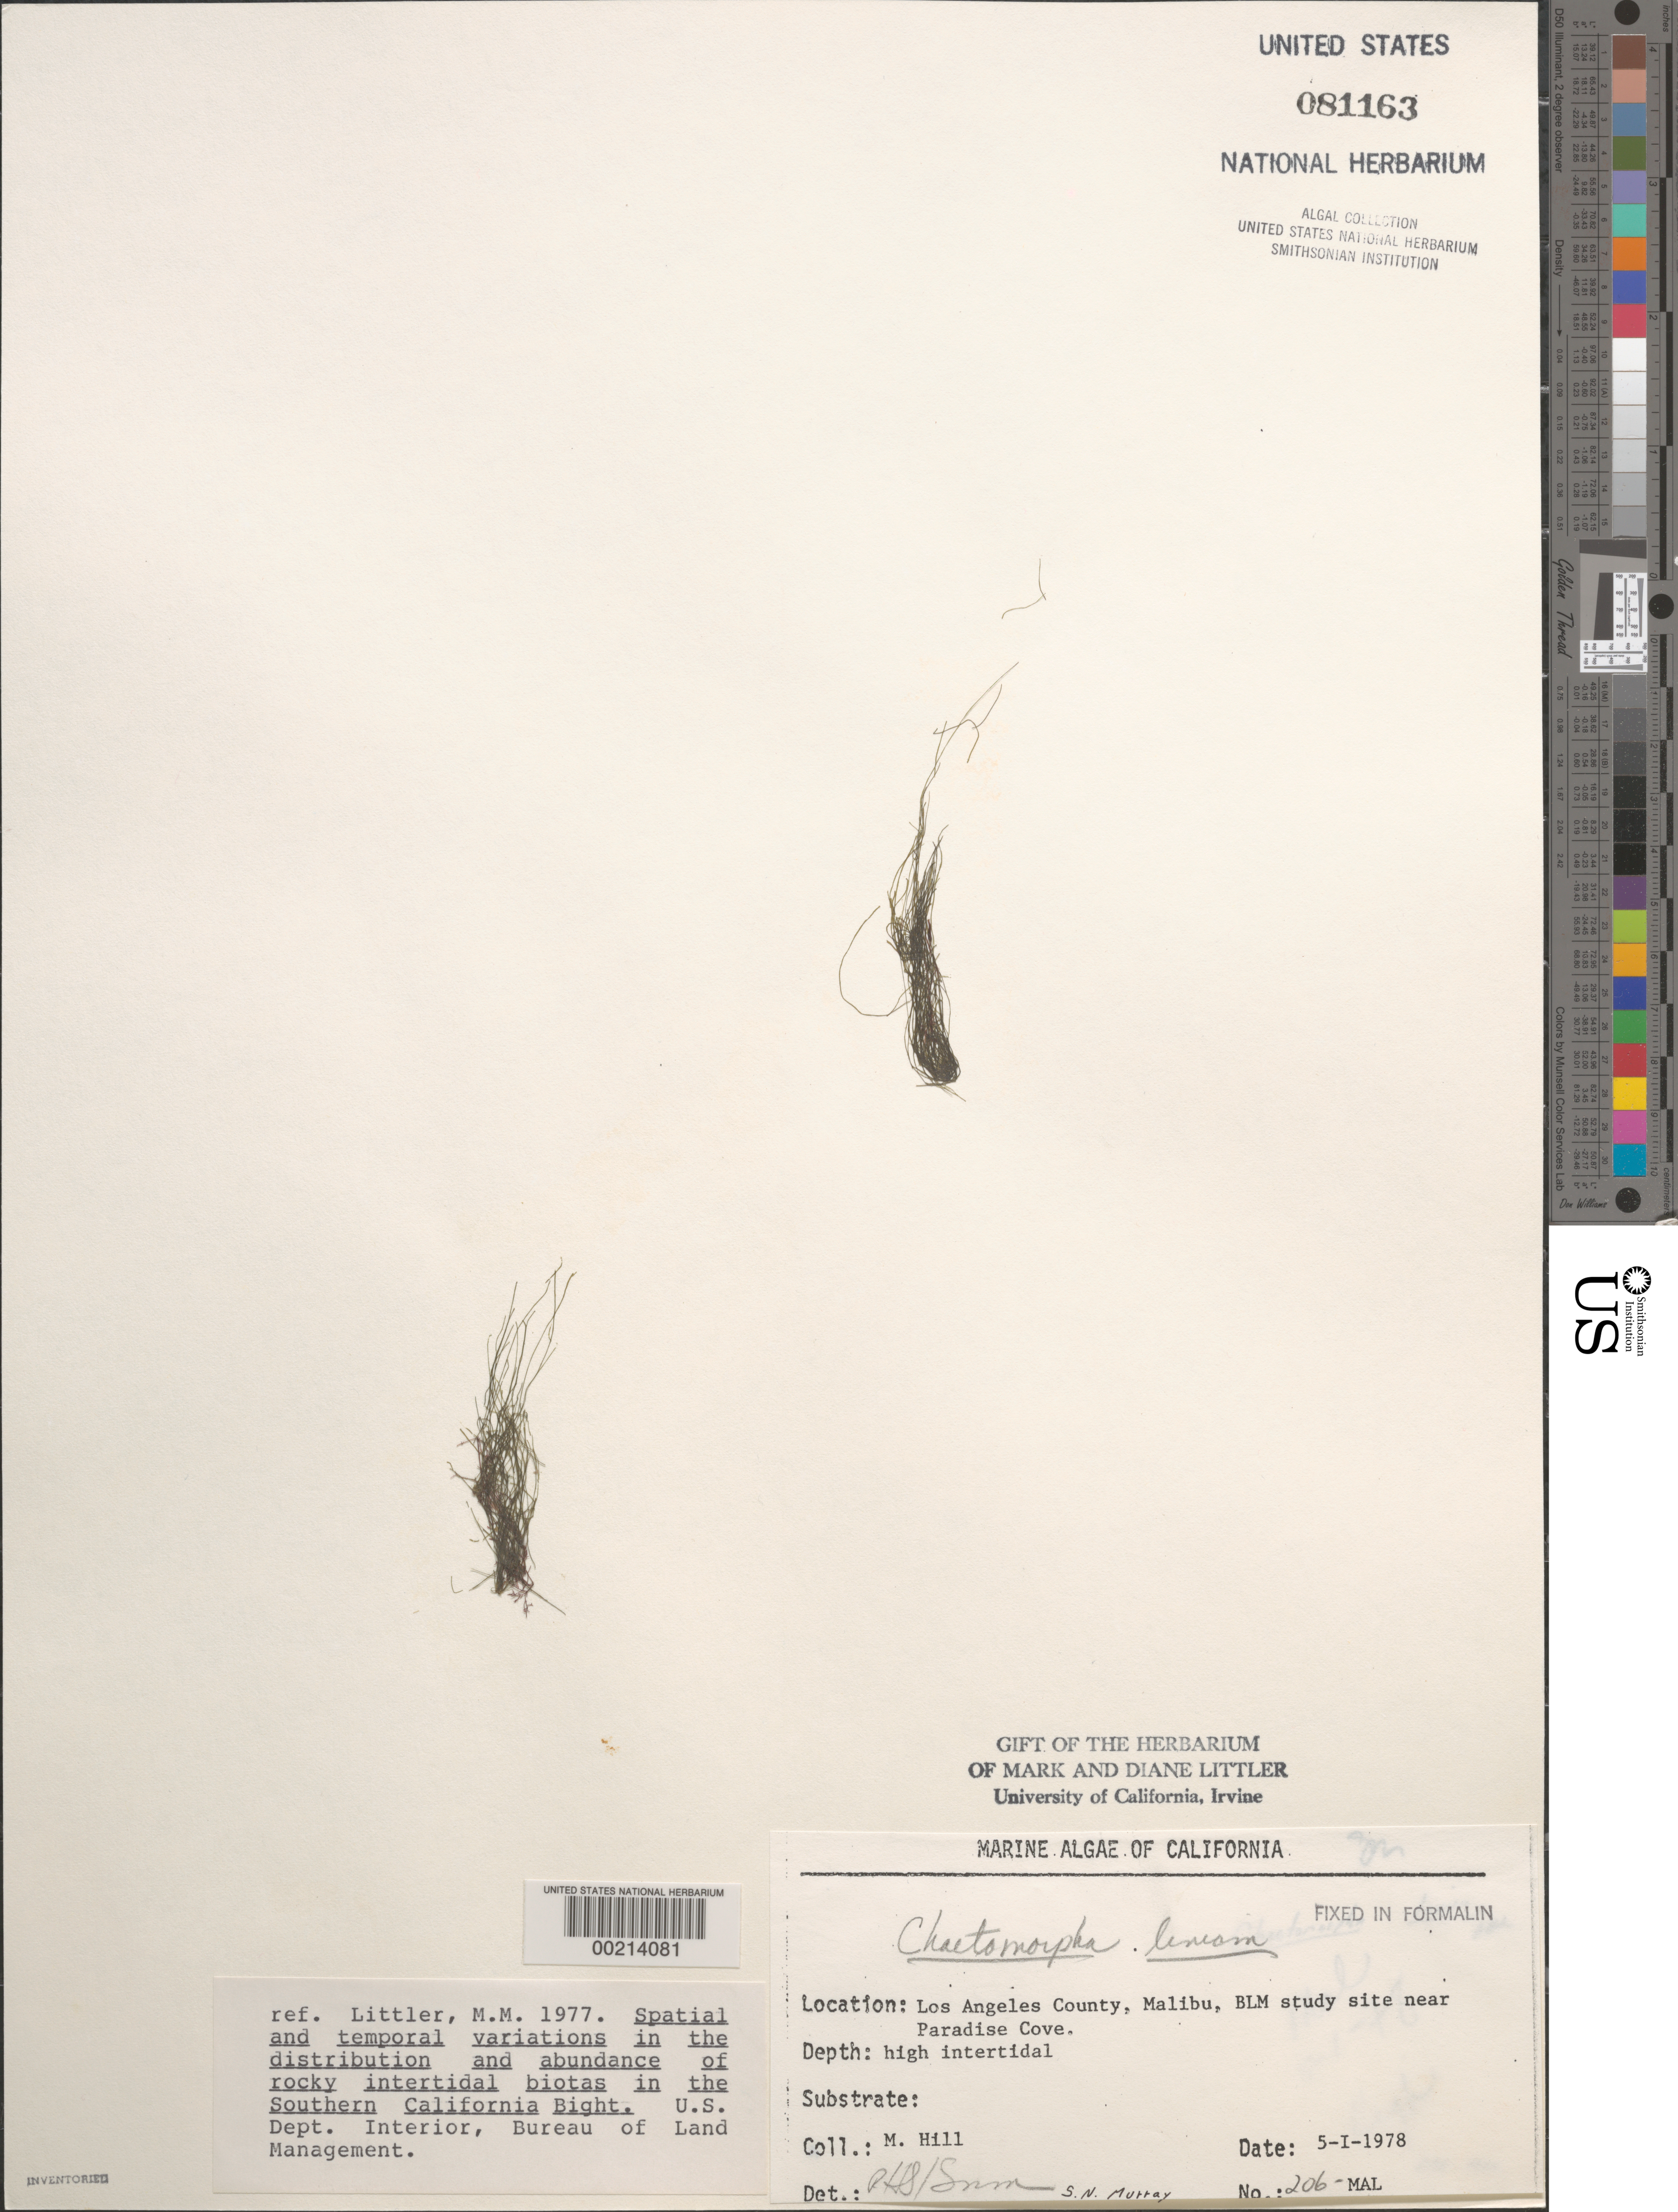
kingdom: Plantae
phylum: Chlorophyta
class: Ulvophyceae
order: Cladophorales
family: Cladophoraceae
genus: Chaetomorpha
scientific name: Chaetomorpha linum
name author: (O.F. Muell.) Kütz.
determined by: Sims, Robert H.; Murray, S. N.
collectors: M. Hill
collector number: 206-mal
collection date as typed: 05 Jan 1978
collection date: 1978-01-05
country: United States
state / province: California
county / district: Los Angeles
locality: Malibu, near Paradise Cove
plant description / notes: BLM-SOCALBIGHT Rocky Intertidal Survey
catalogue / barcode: US 81163